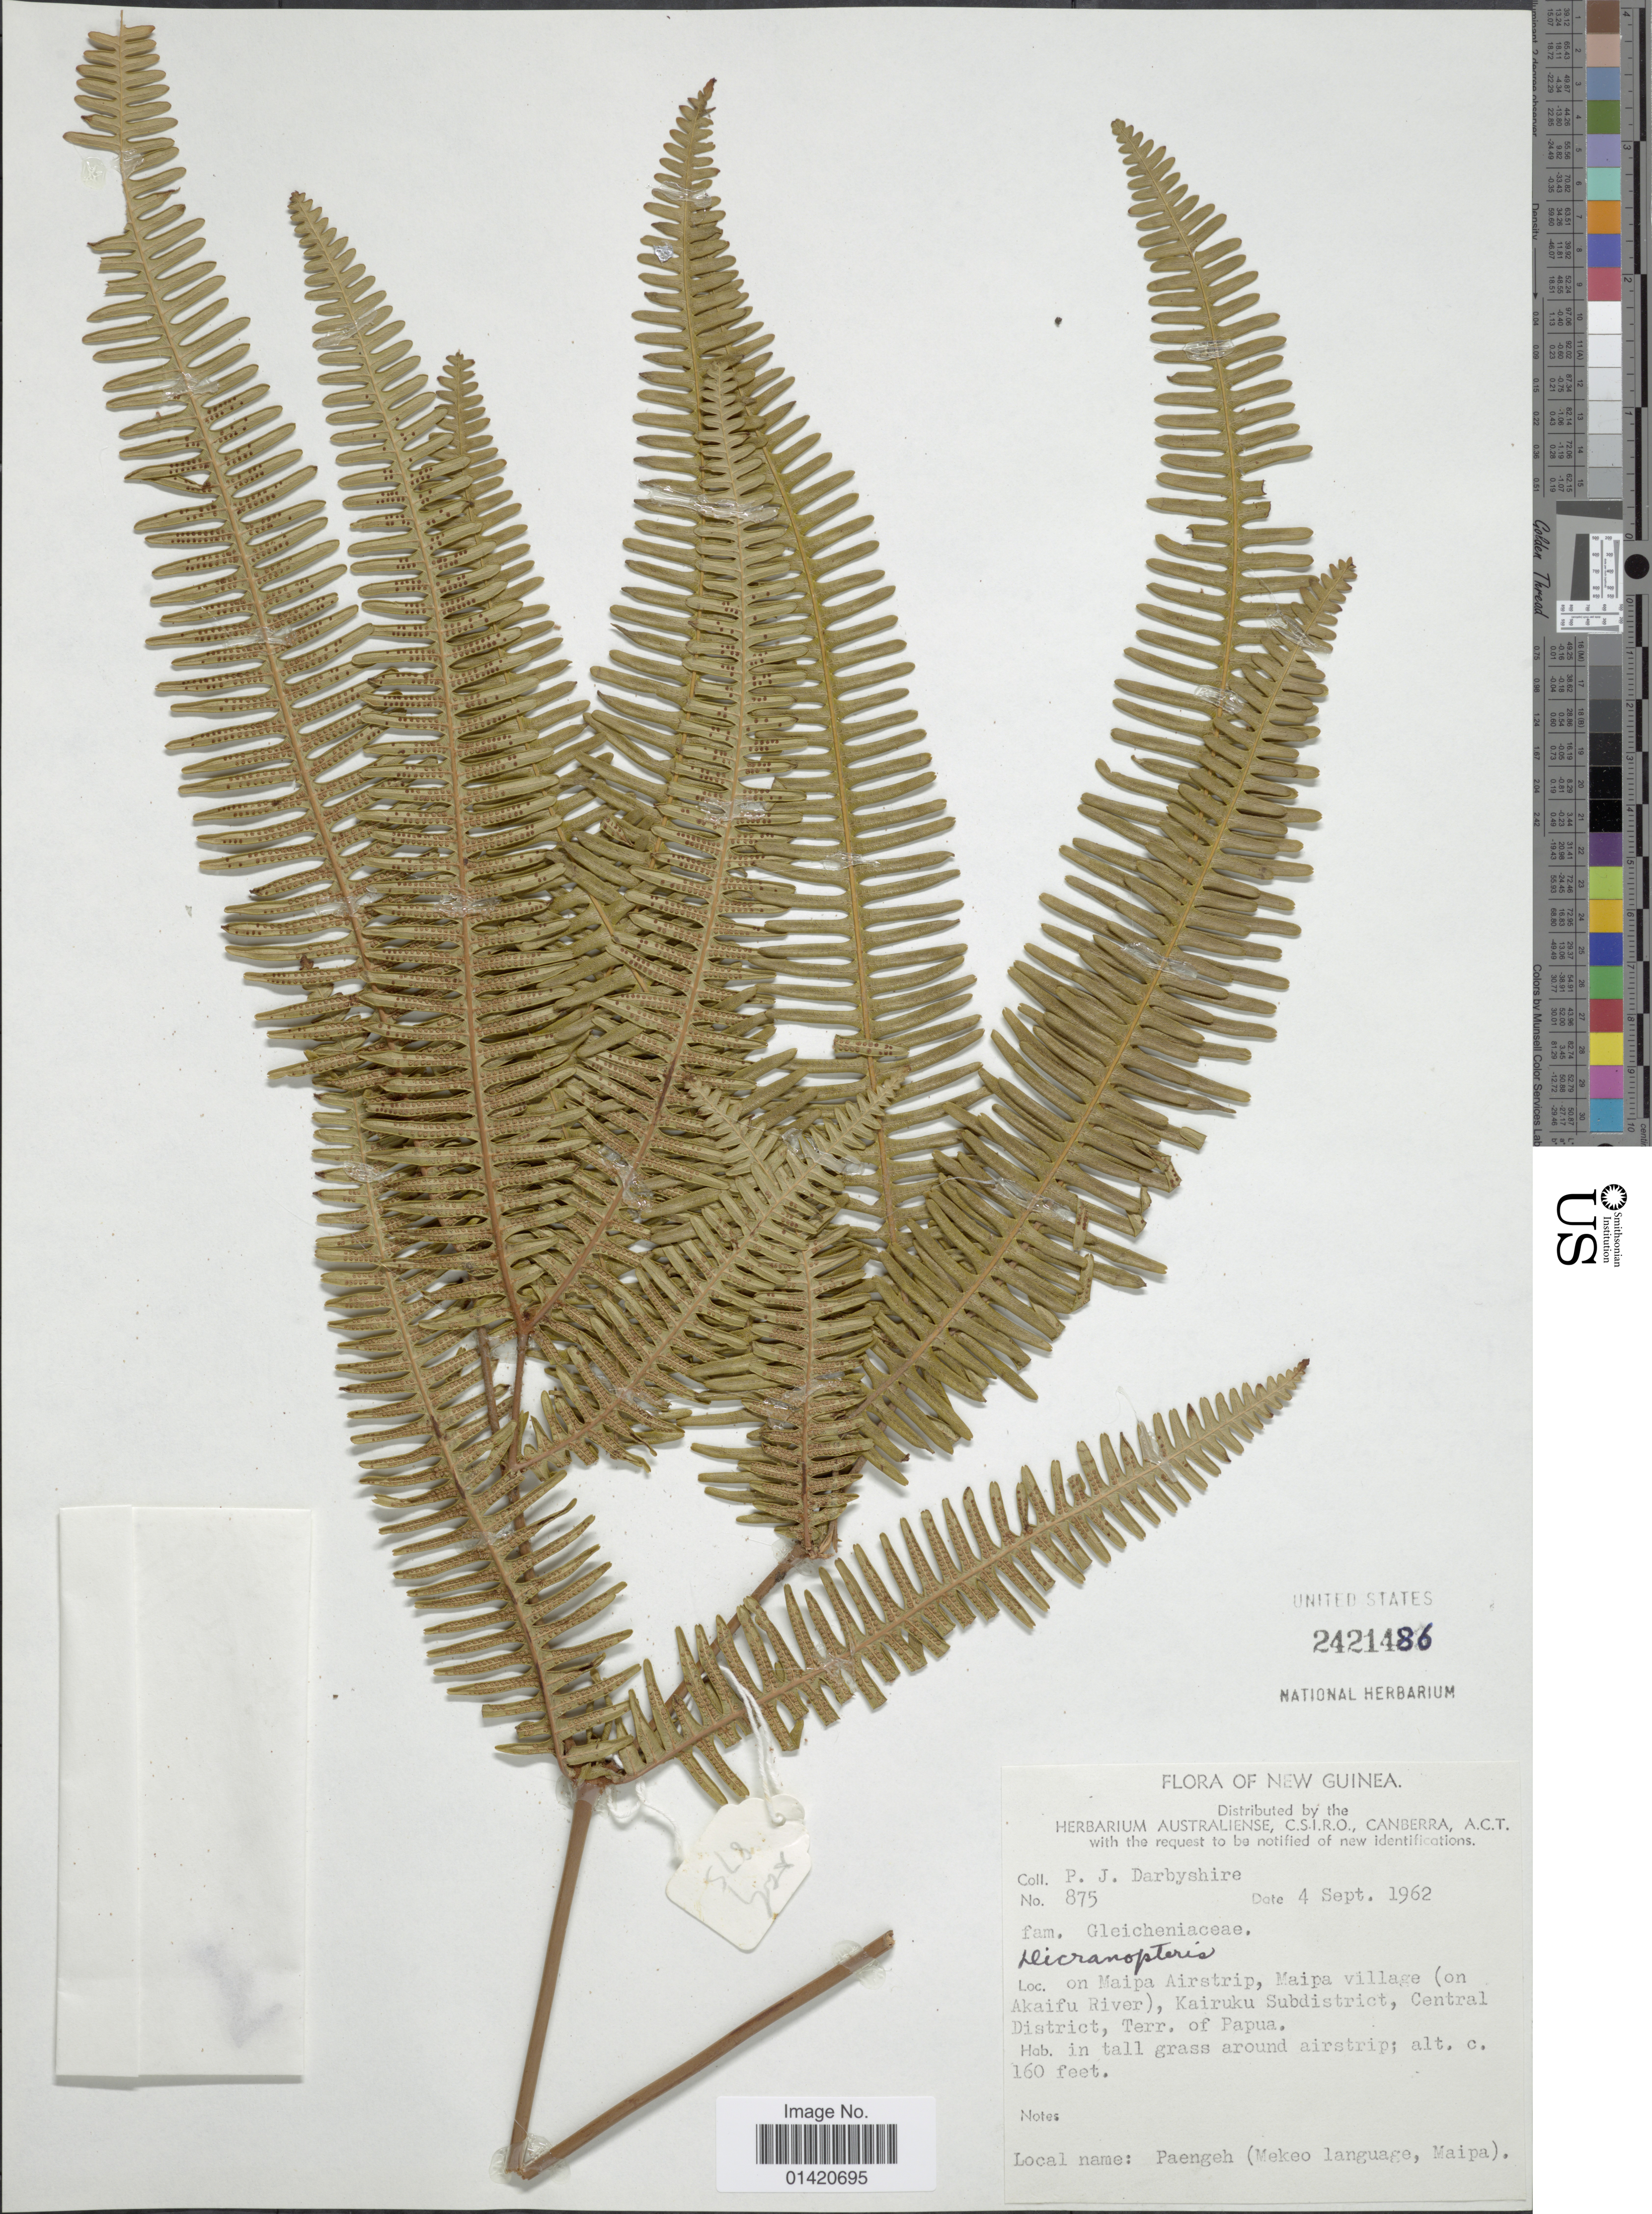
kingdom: Plantae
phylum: Tracheophyta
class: Polypodiopsida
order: Gleicheniales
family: Gleicheniaceae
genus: Dicranopteris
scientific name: Dicranopteris sp.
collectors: P. Darbyshire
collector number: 875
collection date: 1962-09-04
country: Papua New Guinea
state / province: Central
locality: New Guinea, on Maipa Airstrip, Maipa village (on Akaifu River), Kairuku Subdistrict, Central District, Terr. of Papua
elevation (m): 49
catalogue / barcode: US 2421486